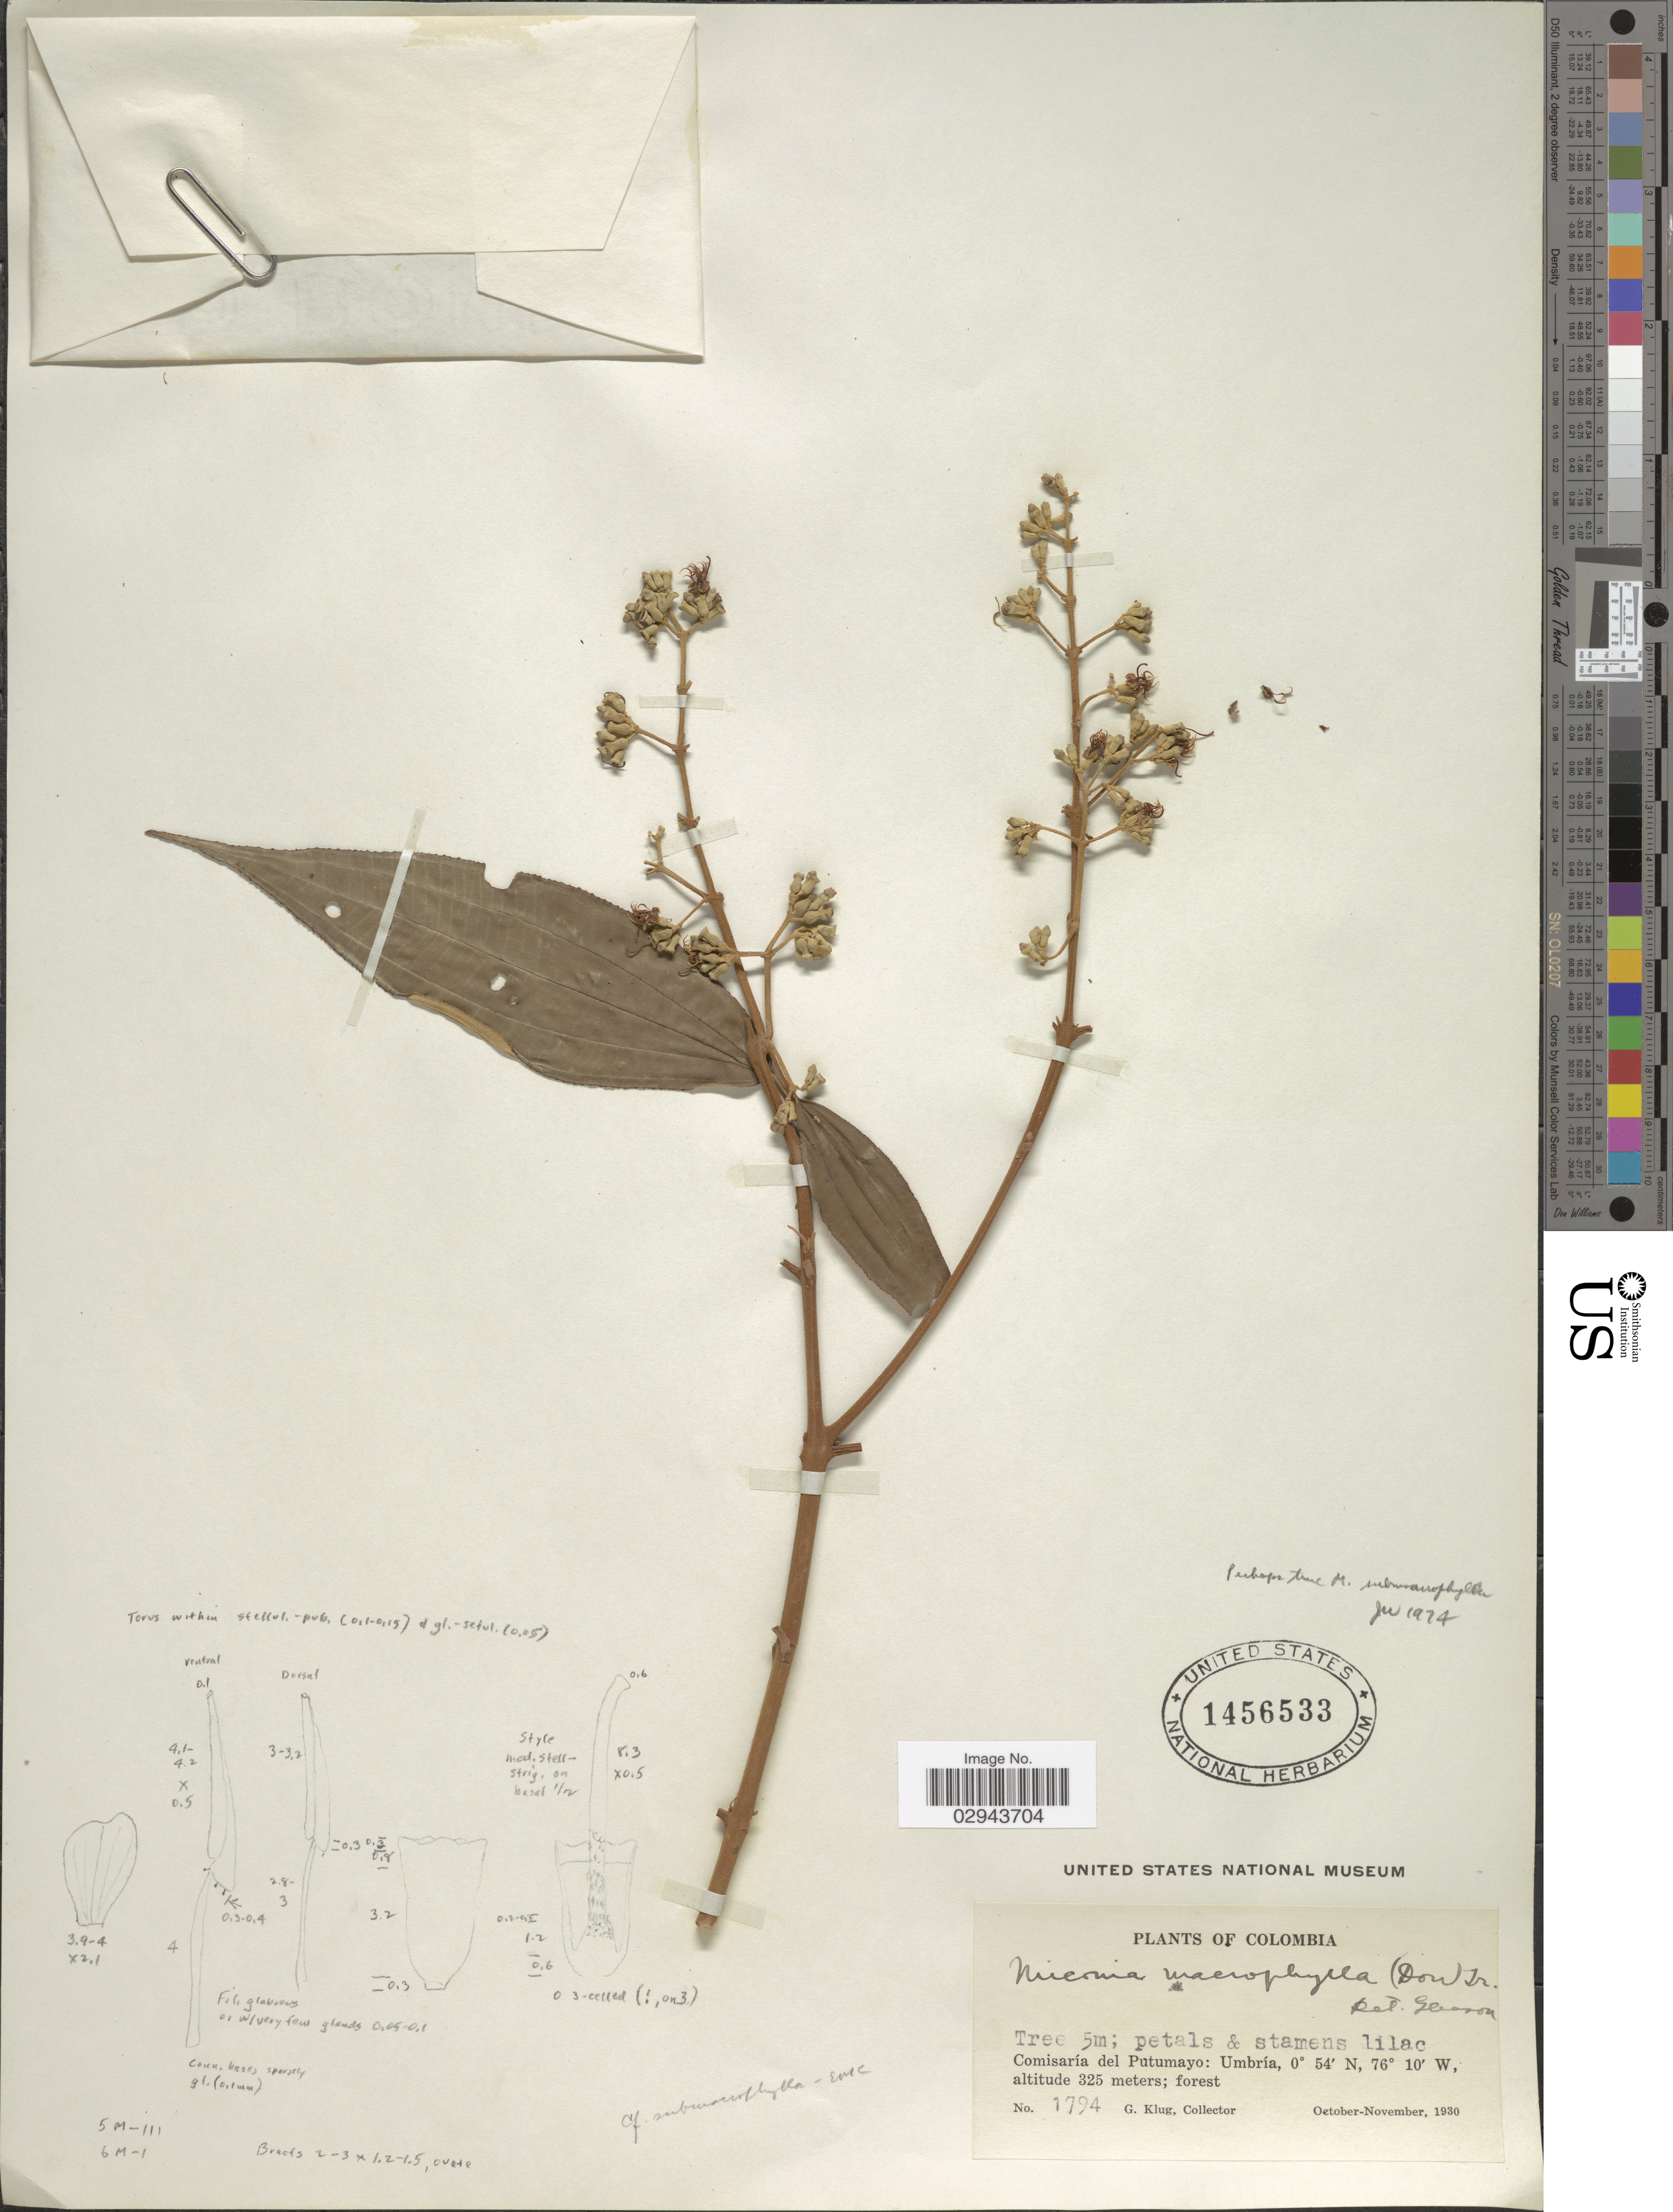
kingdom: Plantae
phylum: Tracheophyta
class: Magnoliopsida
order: Myrtales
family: Melastomataceae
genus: Miconia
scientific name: Miconia submacrophylla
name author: Gleason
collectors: G. Klug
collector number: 1794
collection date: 1930-10/1930-11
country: Colombia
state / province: Putumayo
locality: Comisaría del Putumayo: Umbría.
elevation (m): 325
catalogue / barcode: US 1456533